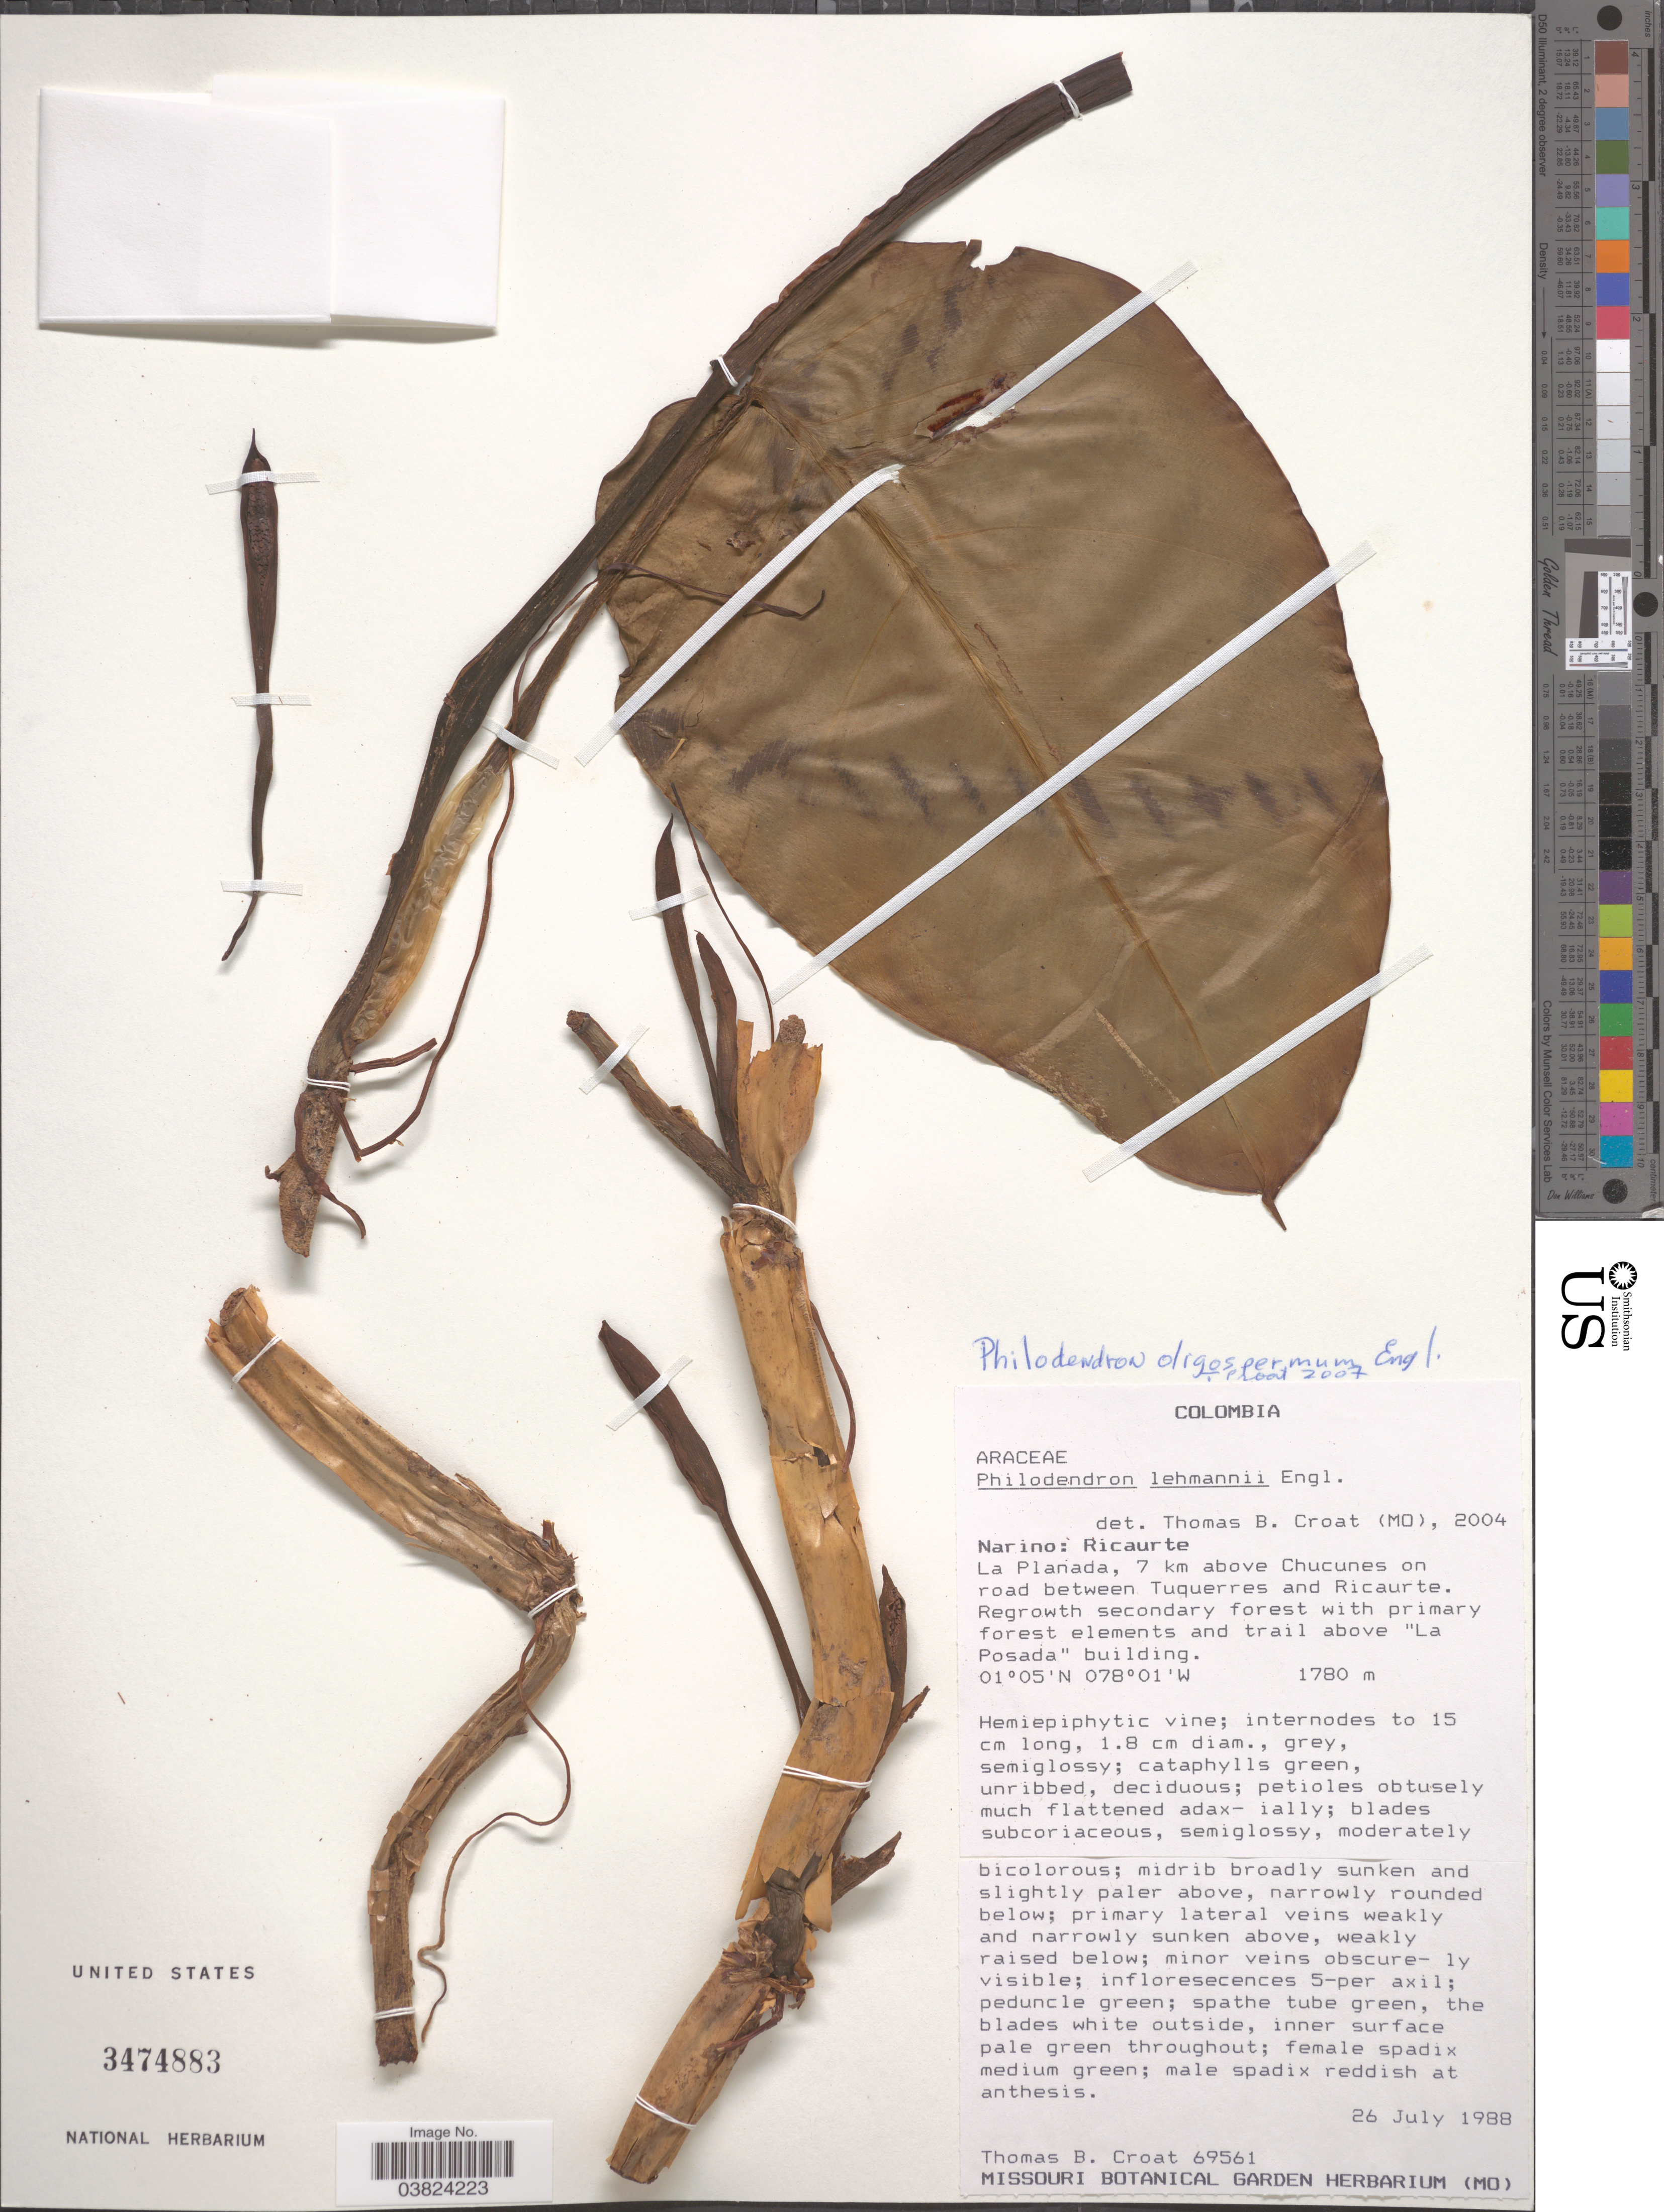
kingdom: Plantae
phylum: Tracheophyta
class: Liliopsida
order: Alismatales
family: Araceae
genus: Philodendron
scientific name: Philodendron oligospermum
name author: Engl.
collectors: T. B. Croat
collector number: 69561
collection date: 1988-07-26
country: Colombia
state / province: Nariño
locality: Ricaurte. La Planada, 7 km above Chucunes on road between Tuquerres and Ricaurte. Regrowth secondary forest with primary forest elements and trail above 'La Posada' building.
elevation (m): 1780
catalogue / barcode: US 3474883